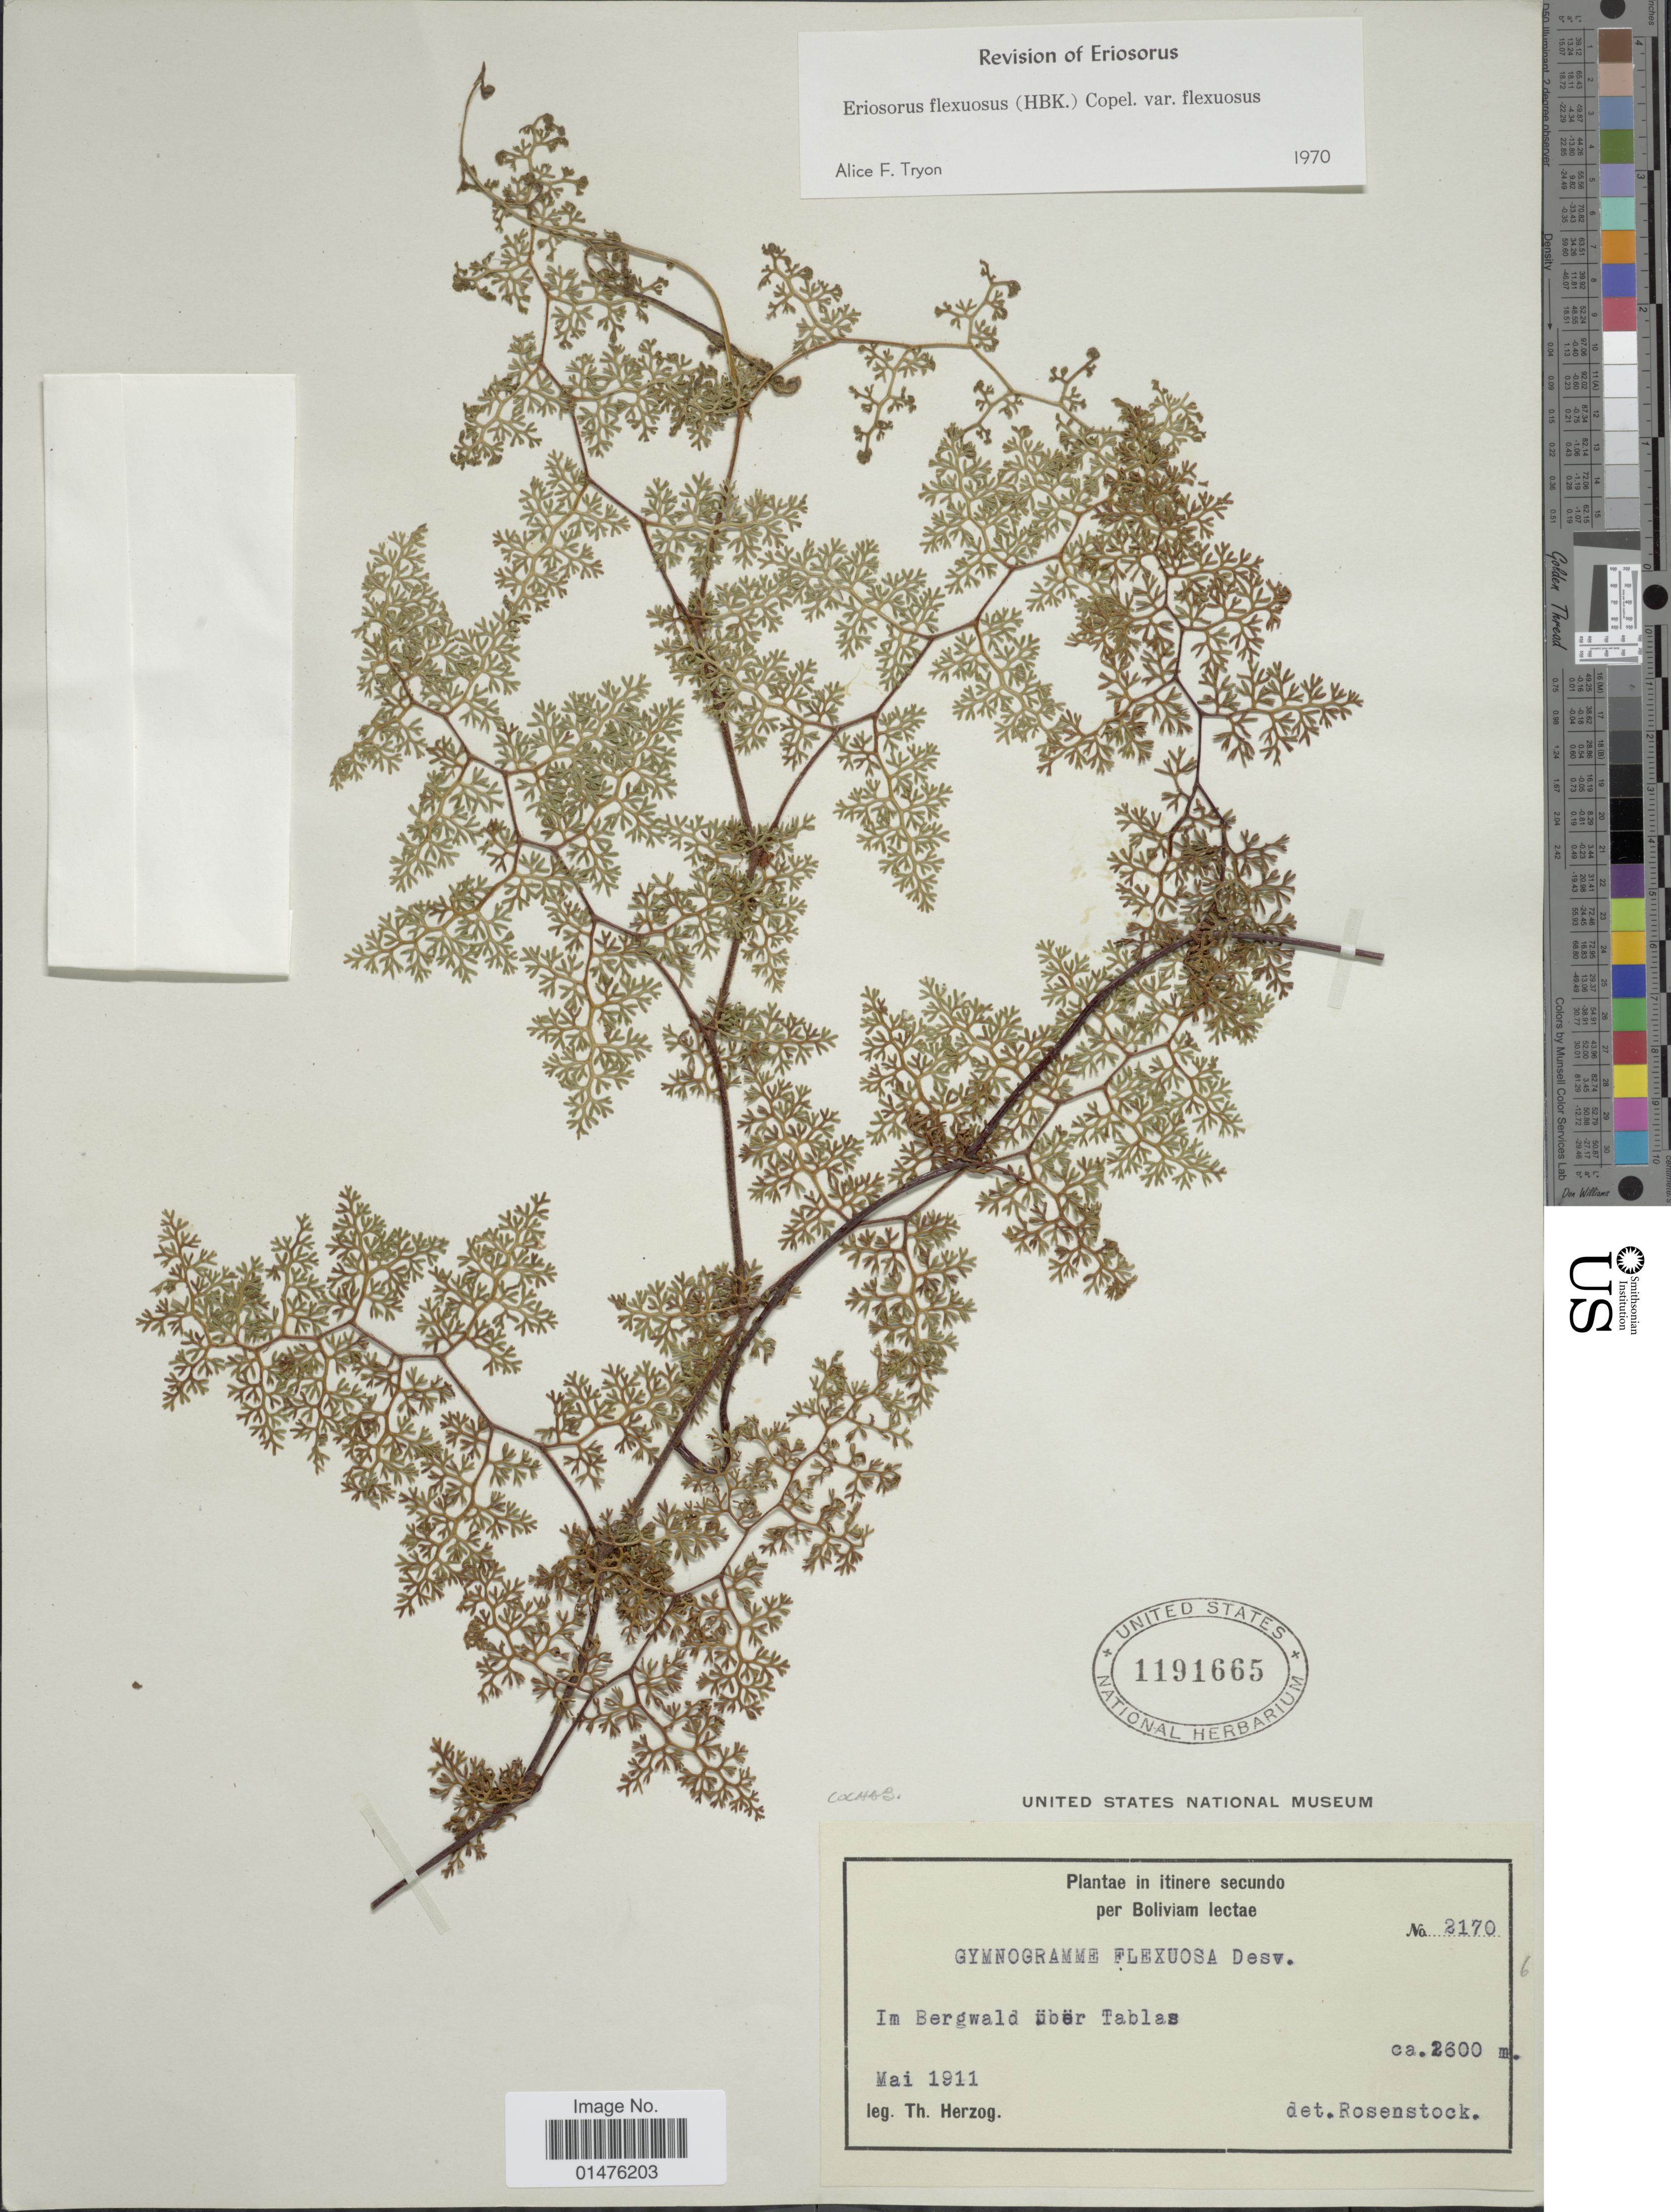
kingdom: Plantae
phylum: Tracheophyta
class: Polypodiopsida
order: Polypodiales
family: Pteridaceae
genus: Jamesonia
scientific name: Jamesonia flexuosa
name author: (Humb. & Bonpl.) Christenh.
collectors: T. K. J. Herzog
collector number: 2170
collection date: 1911-05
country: Bolivia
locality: Im Bergwald übër Tablas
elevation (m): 2600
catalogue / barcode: US 1191665